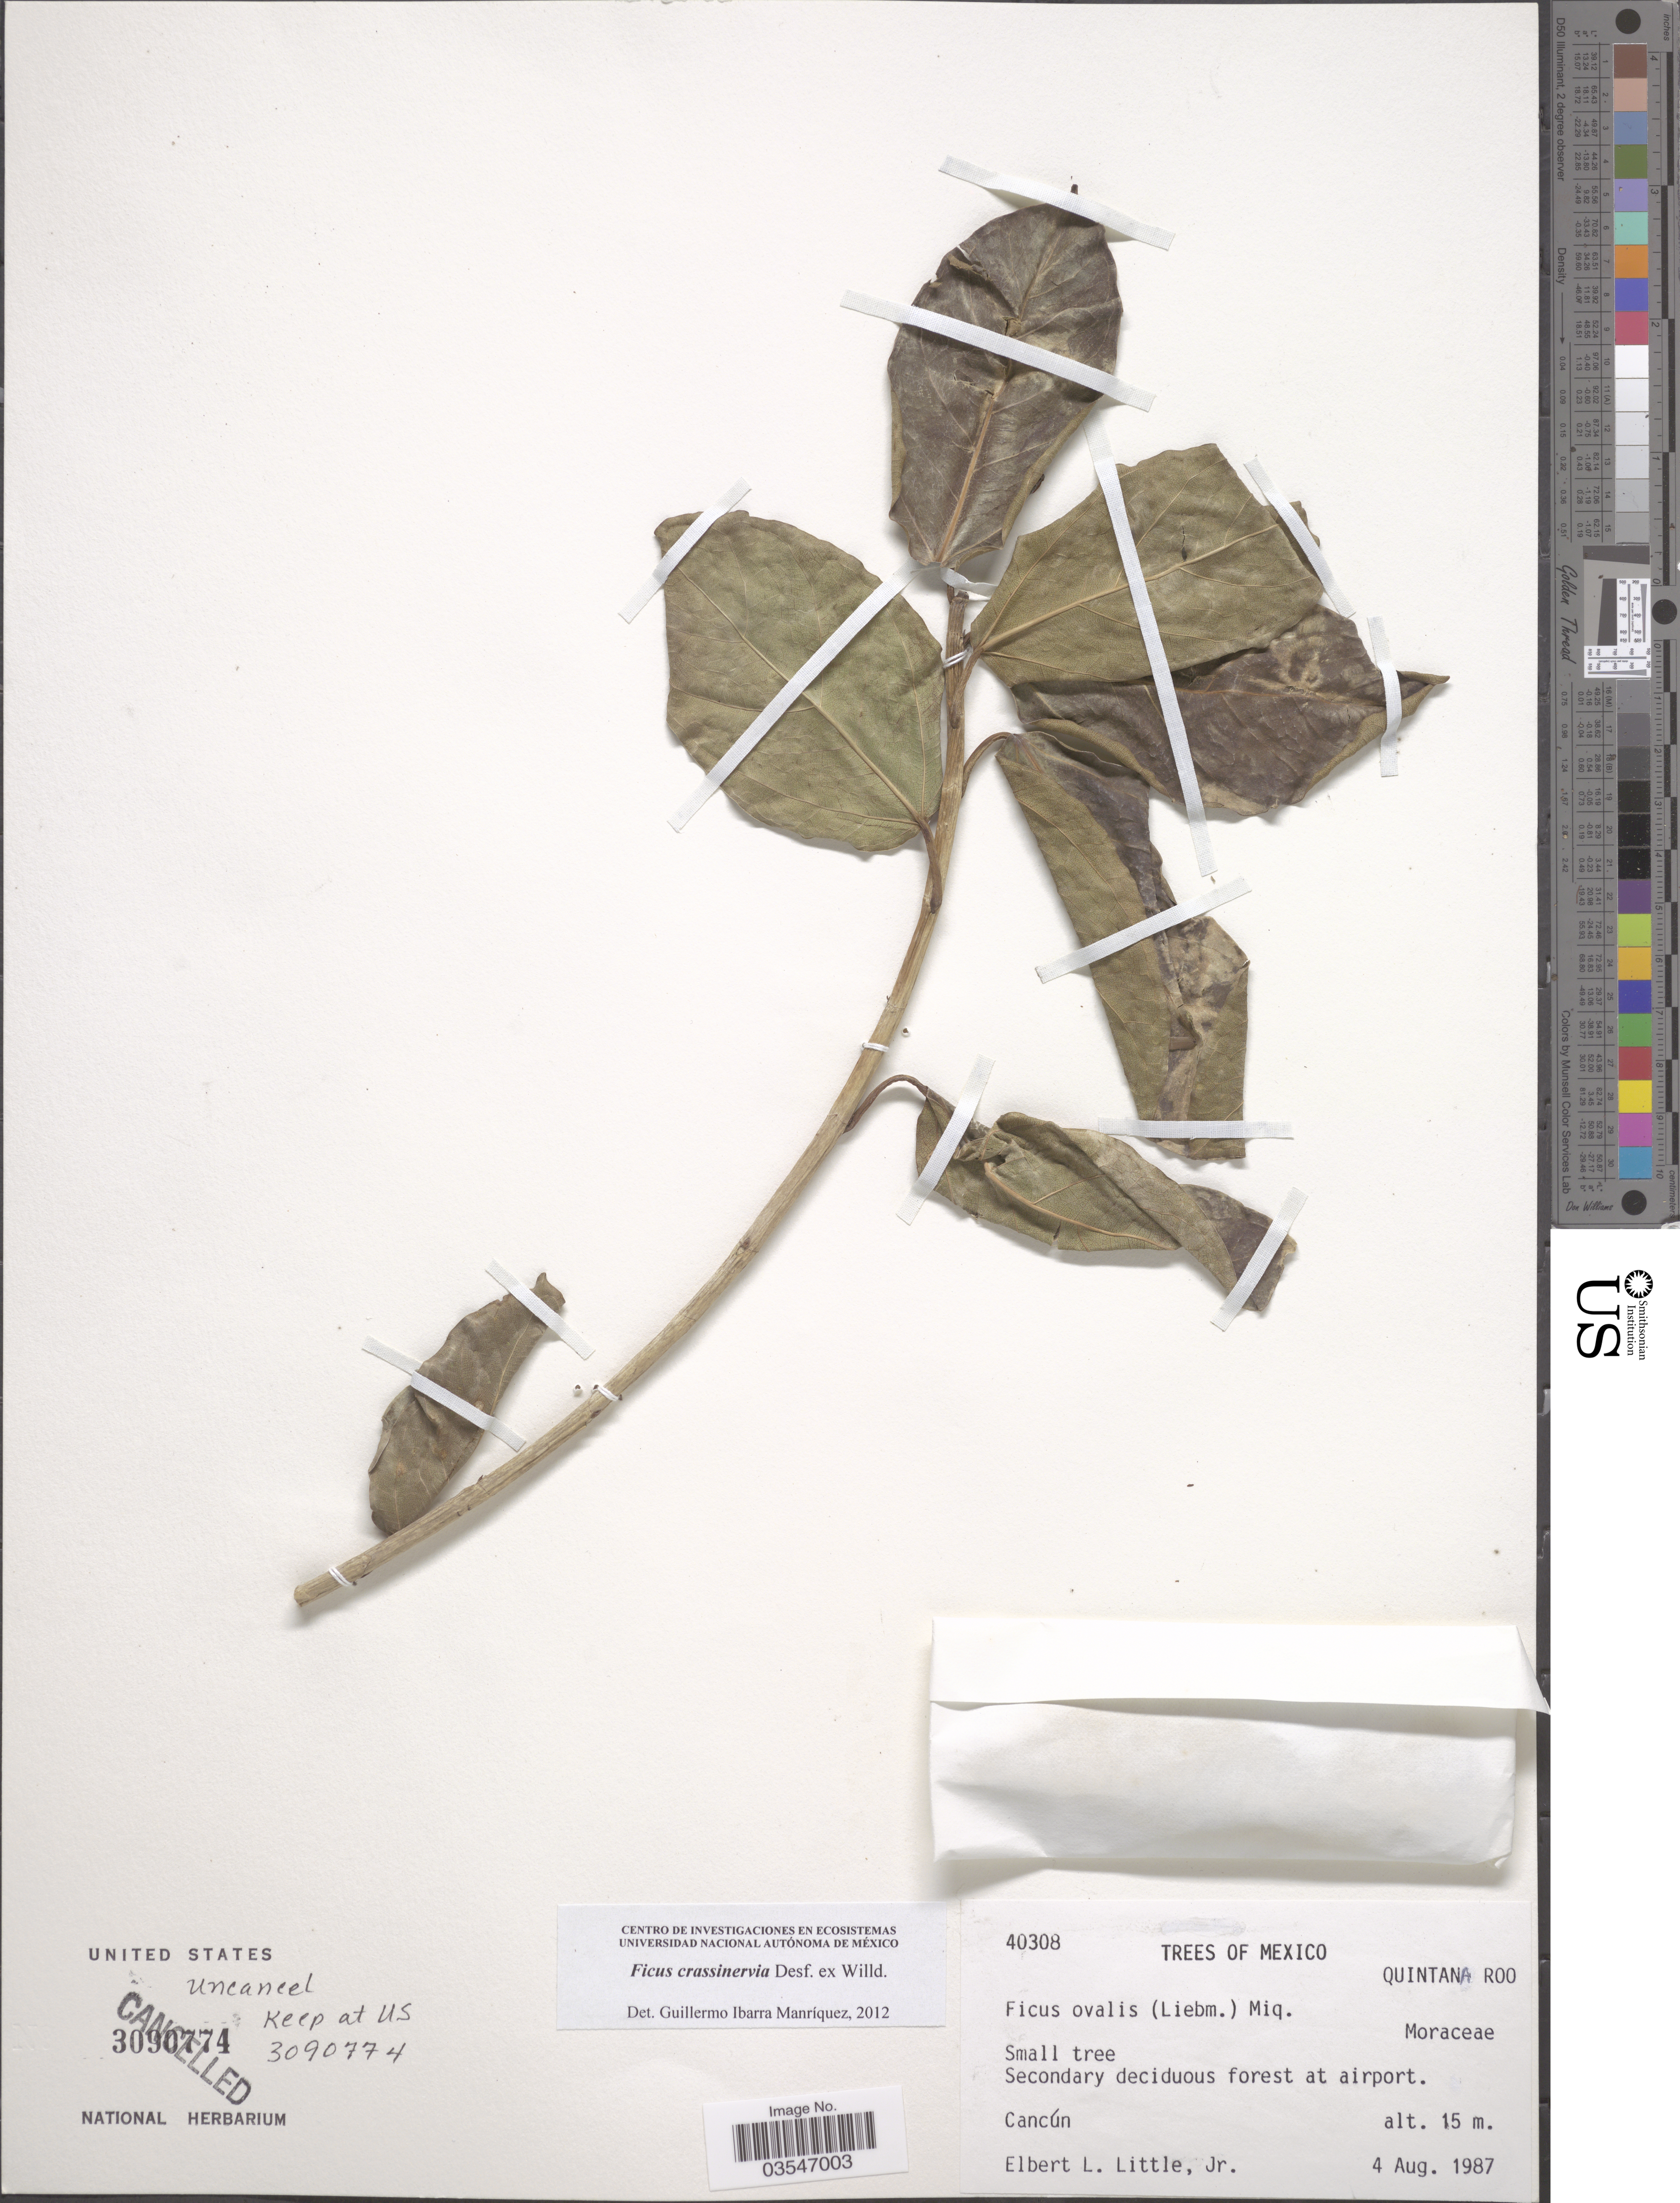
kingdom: Plantae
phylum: Tracheophyta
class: Magnoliopsida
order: Rosales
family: Moraceae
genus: Ficus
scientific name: Ficus crassinervia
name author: Desf. ex Willd.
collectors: E. L. Little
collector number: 40308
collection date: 1987-08-04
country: Mexico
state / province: Quintana Roo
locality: Cancún.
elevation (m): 15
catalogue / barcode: US 3090774